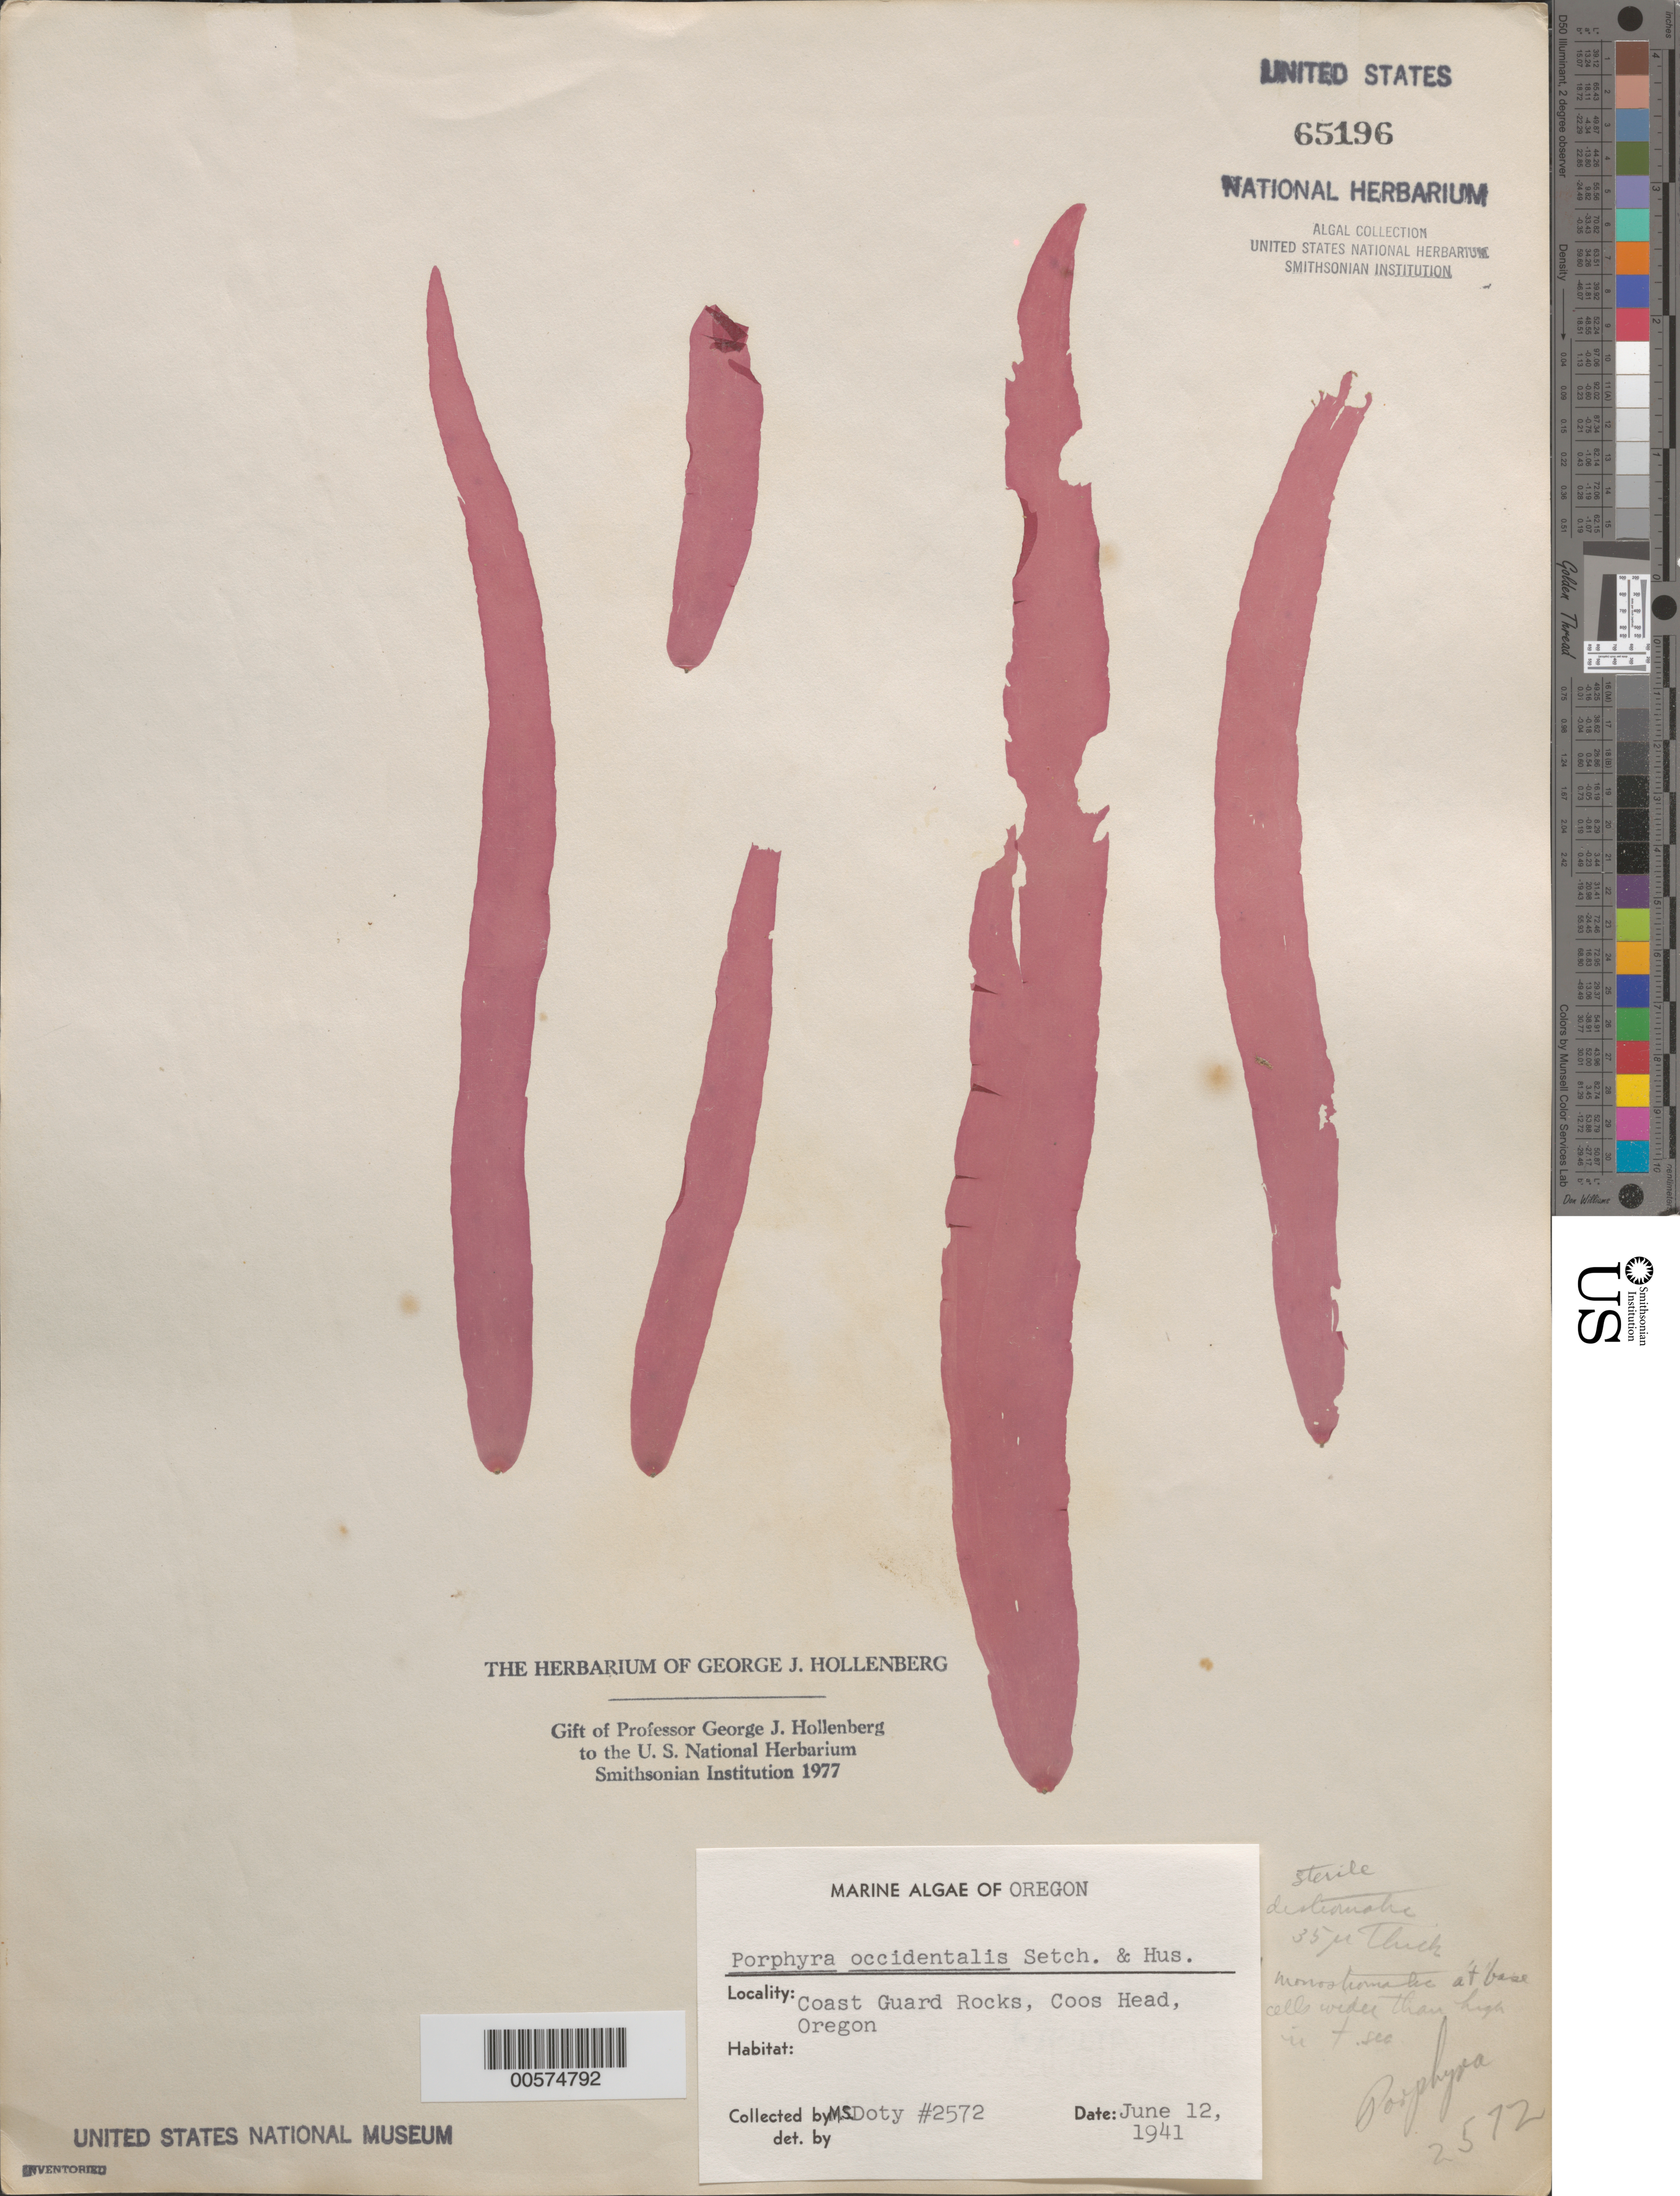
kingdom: Plantae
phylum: Rhodophyta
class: Bangiophyceae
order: Bangiales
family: Bangiaceae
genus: Porphyra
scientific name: Porphyra occidentalis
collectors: M. S. Doty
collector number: MSD 2572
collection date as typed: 12 Jun 1941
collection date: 1941-06-12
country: United States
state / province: Oregon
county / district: Coos County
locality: Coast Guard rocks, Coos Head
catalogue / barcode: US 65196